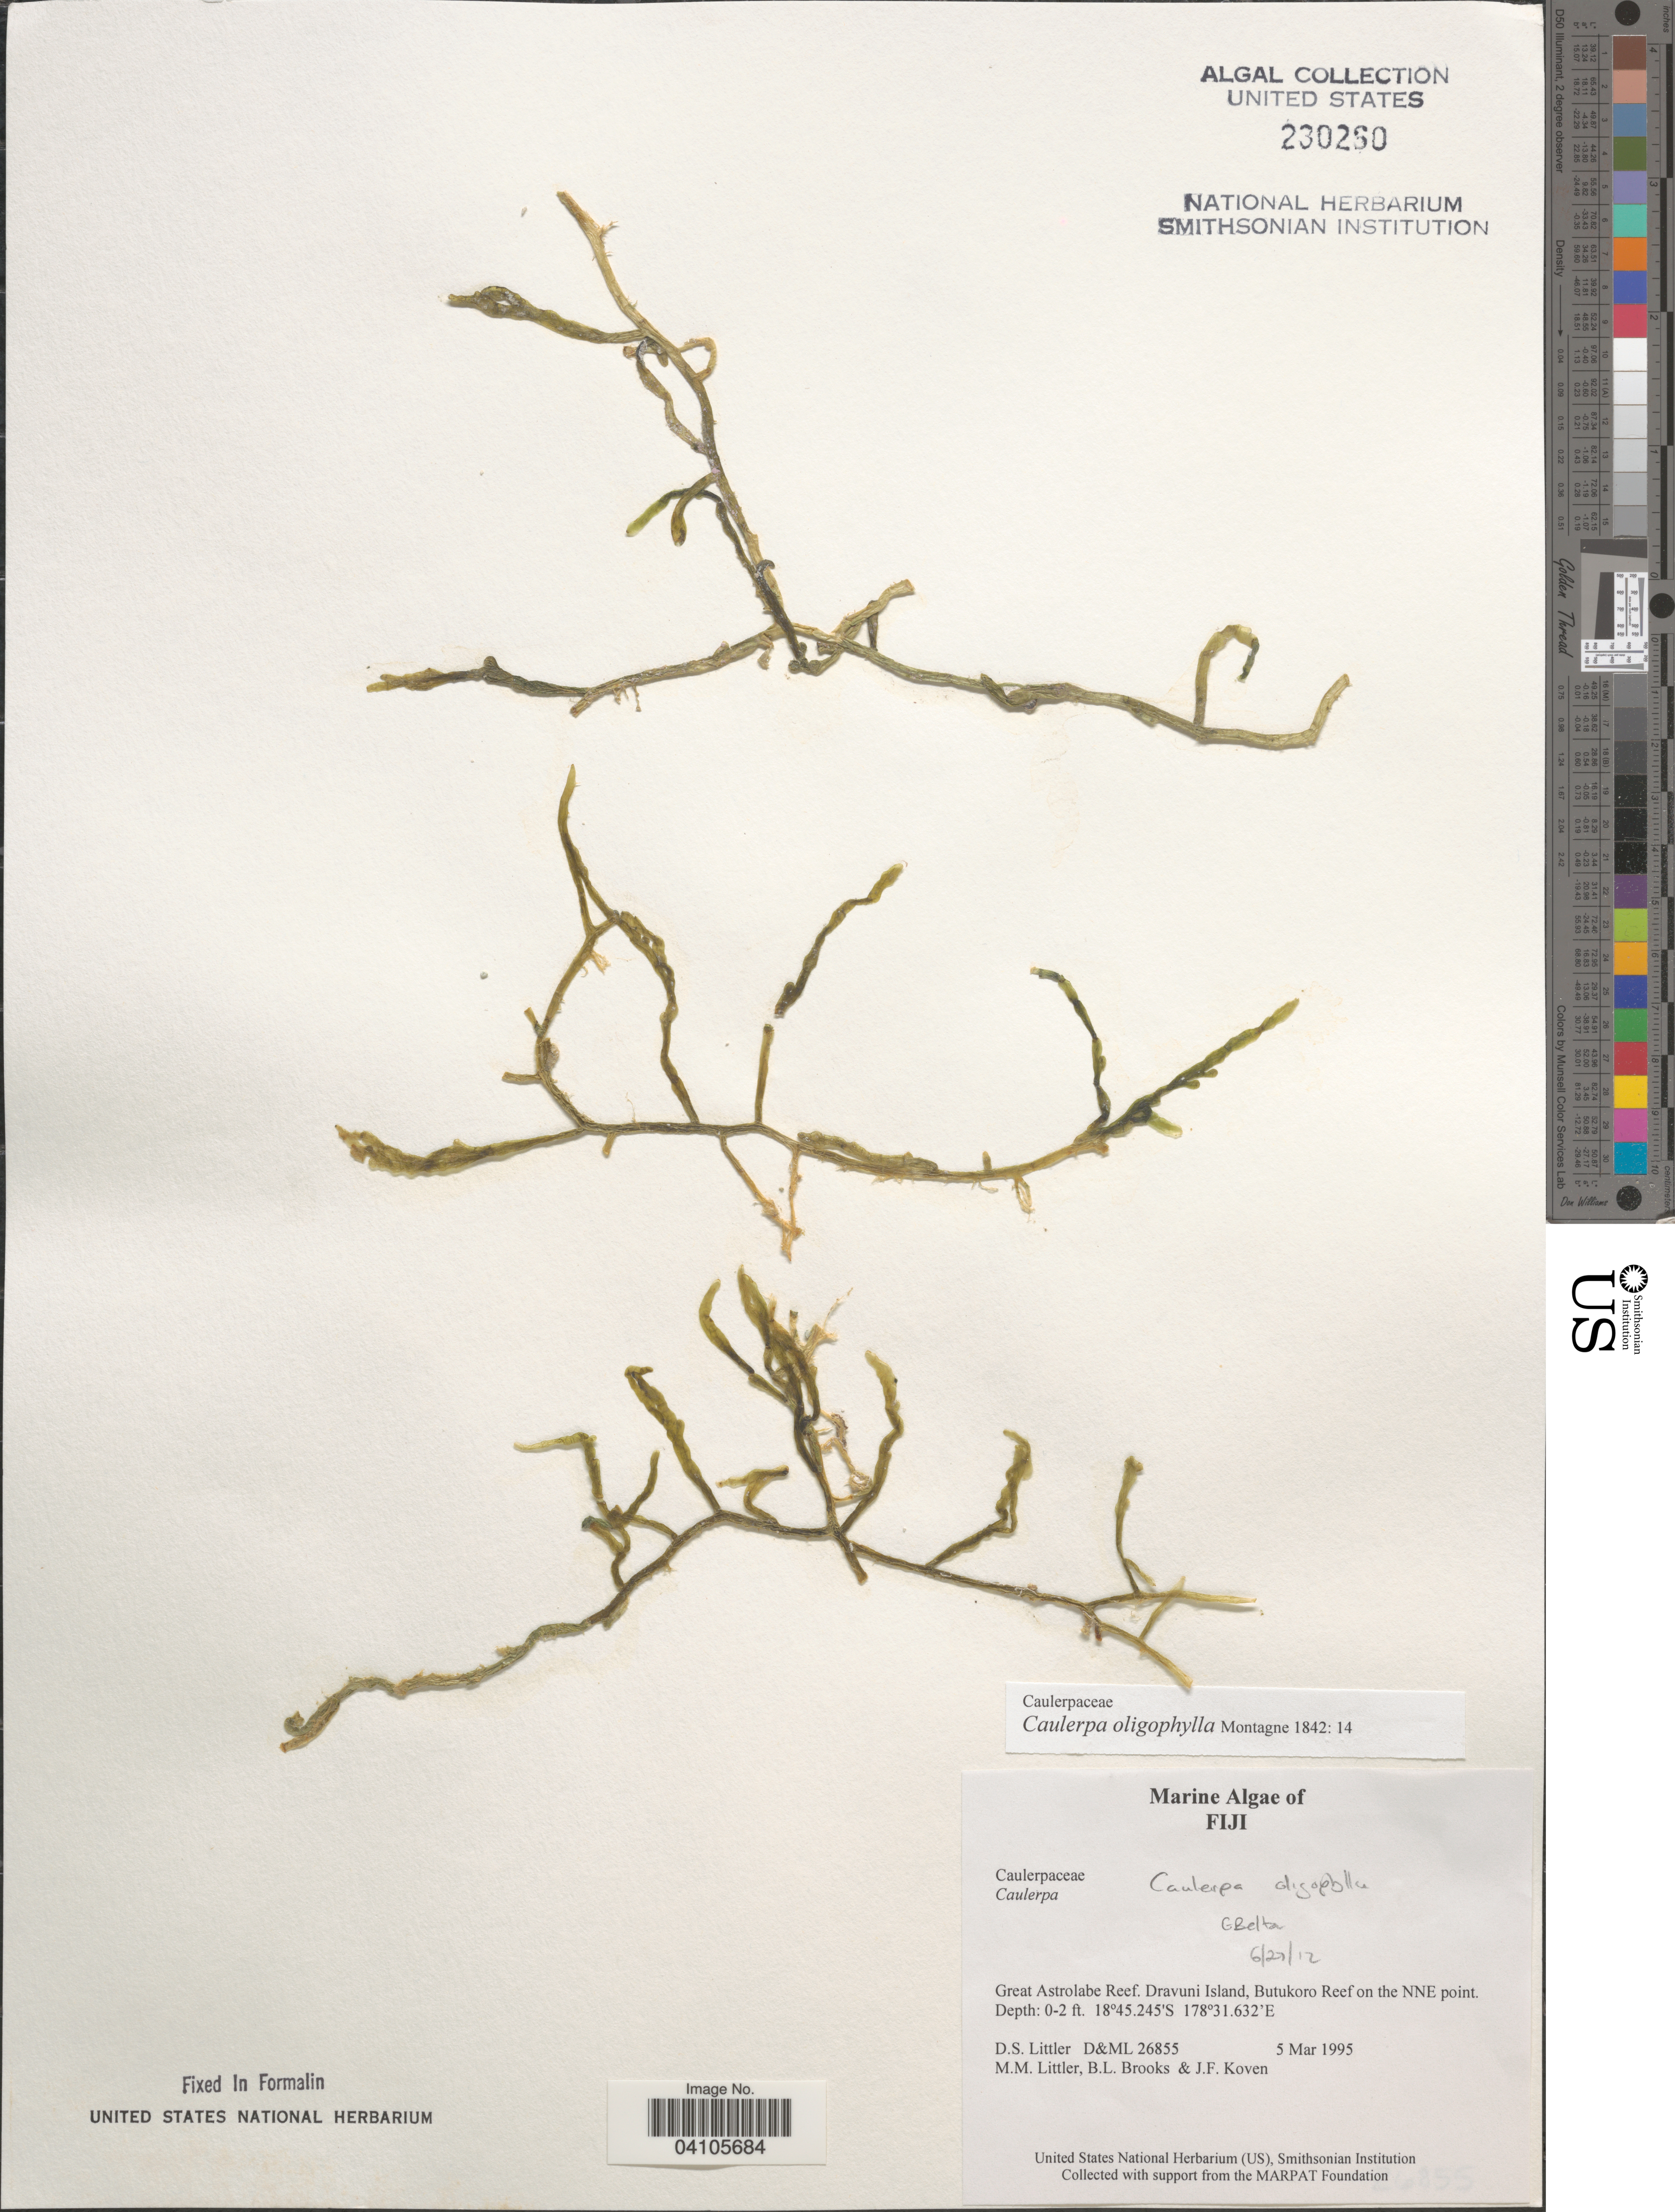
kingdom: Plantae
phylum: Chlorophyta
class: Ulvophyceae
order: Bryopsidales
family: Caulerpaceae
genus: Caulerpa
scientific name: Caulerpa oligophylla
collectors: D. S. Littler, B. Brooks & J. Koven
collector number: D&ML 26855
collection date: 1995-03-05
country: Fiji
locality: Great Astrolabe Reef. Dravuni Island, Butukoro Reef on the NNE point.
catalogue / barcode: US 230260